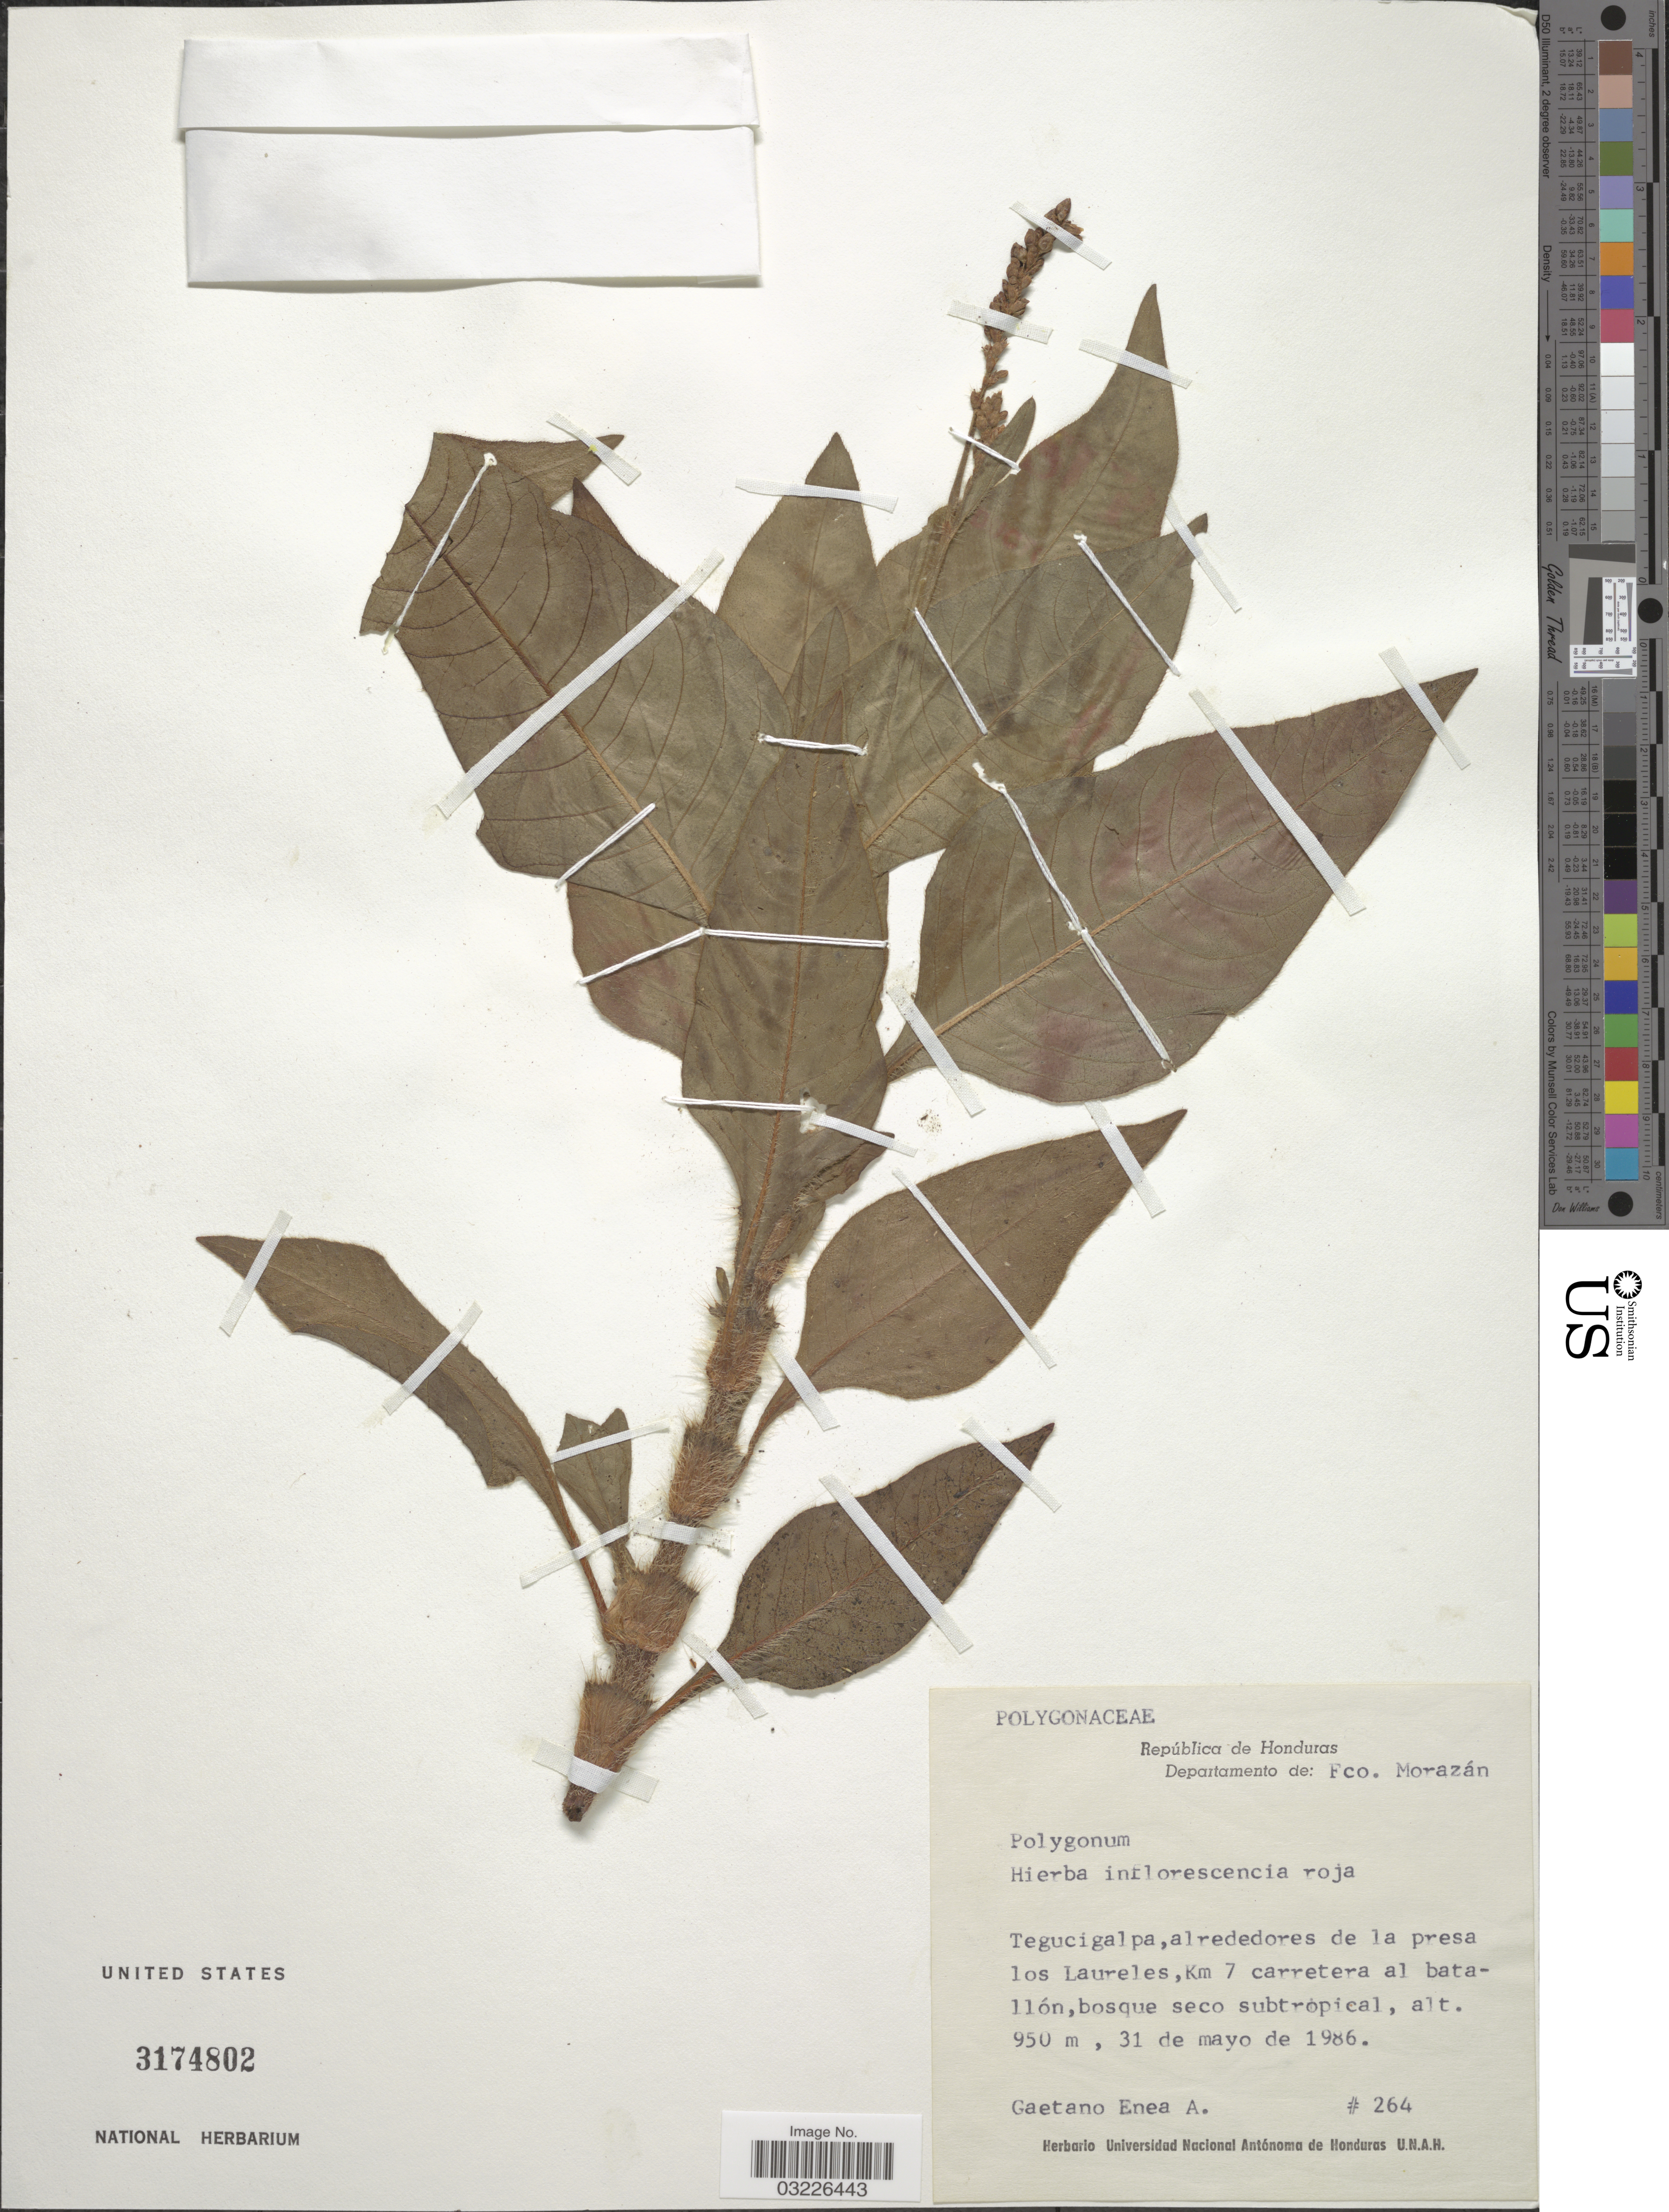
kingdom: Plantae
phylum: Tracheophyta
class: Magnoliopsida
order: Caryophyllales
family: Polygonaceae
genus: Polygonum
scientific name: Polygonum hispidum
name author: Kunth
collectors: Gaetano Enea A.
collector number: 264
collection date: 1986-05-31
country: Honduras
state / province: Fco. Morazán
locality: Departamento de: Fco. Morazán. Tegucigalpa, alrededores de la presa los Laureles, Km 7 carretera al batallón.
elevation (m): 950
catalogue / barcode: US 3174802